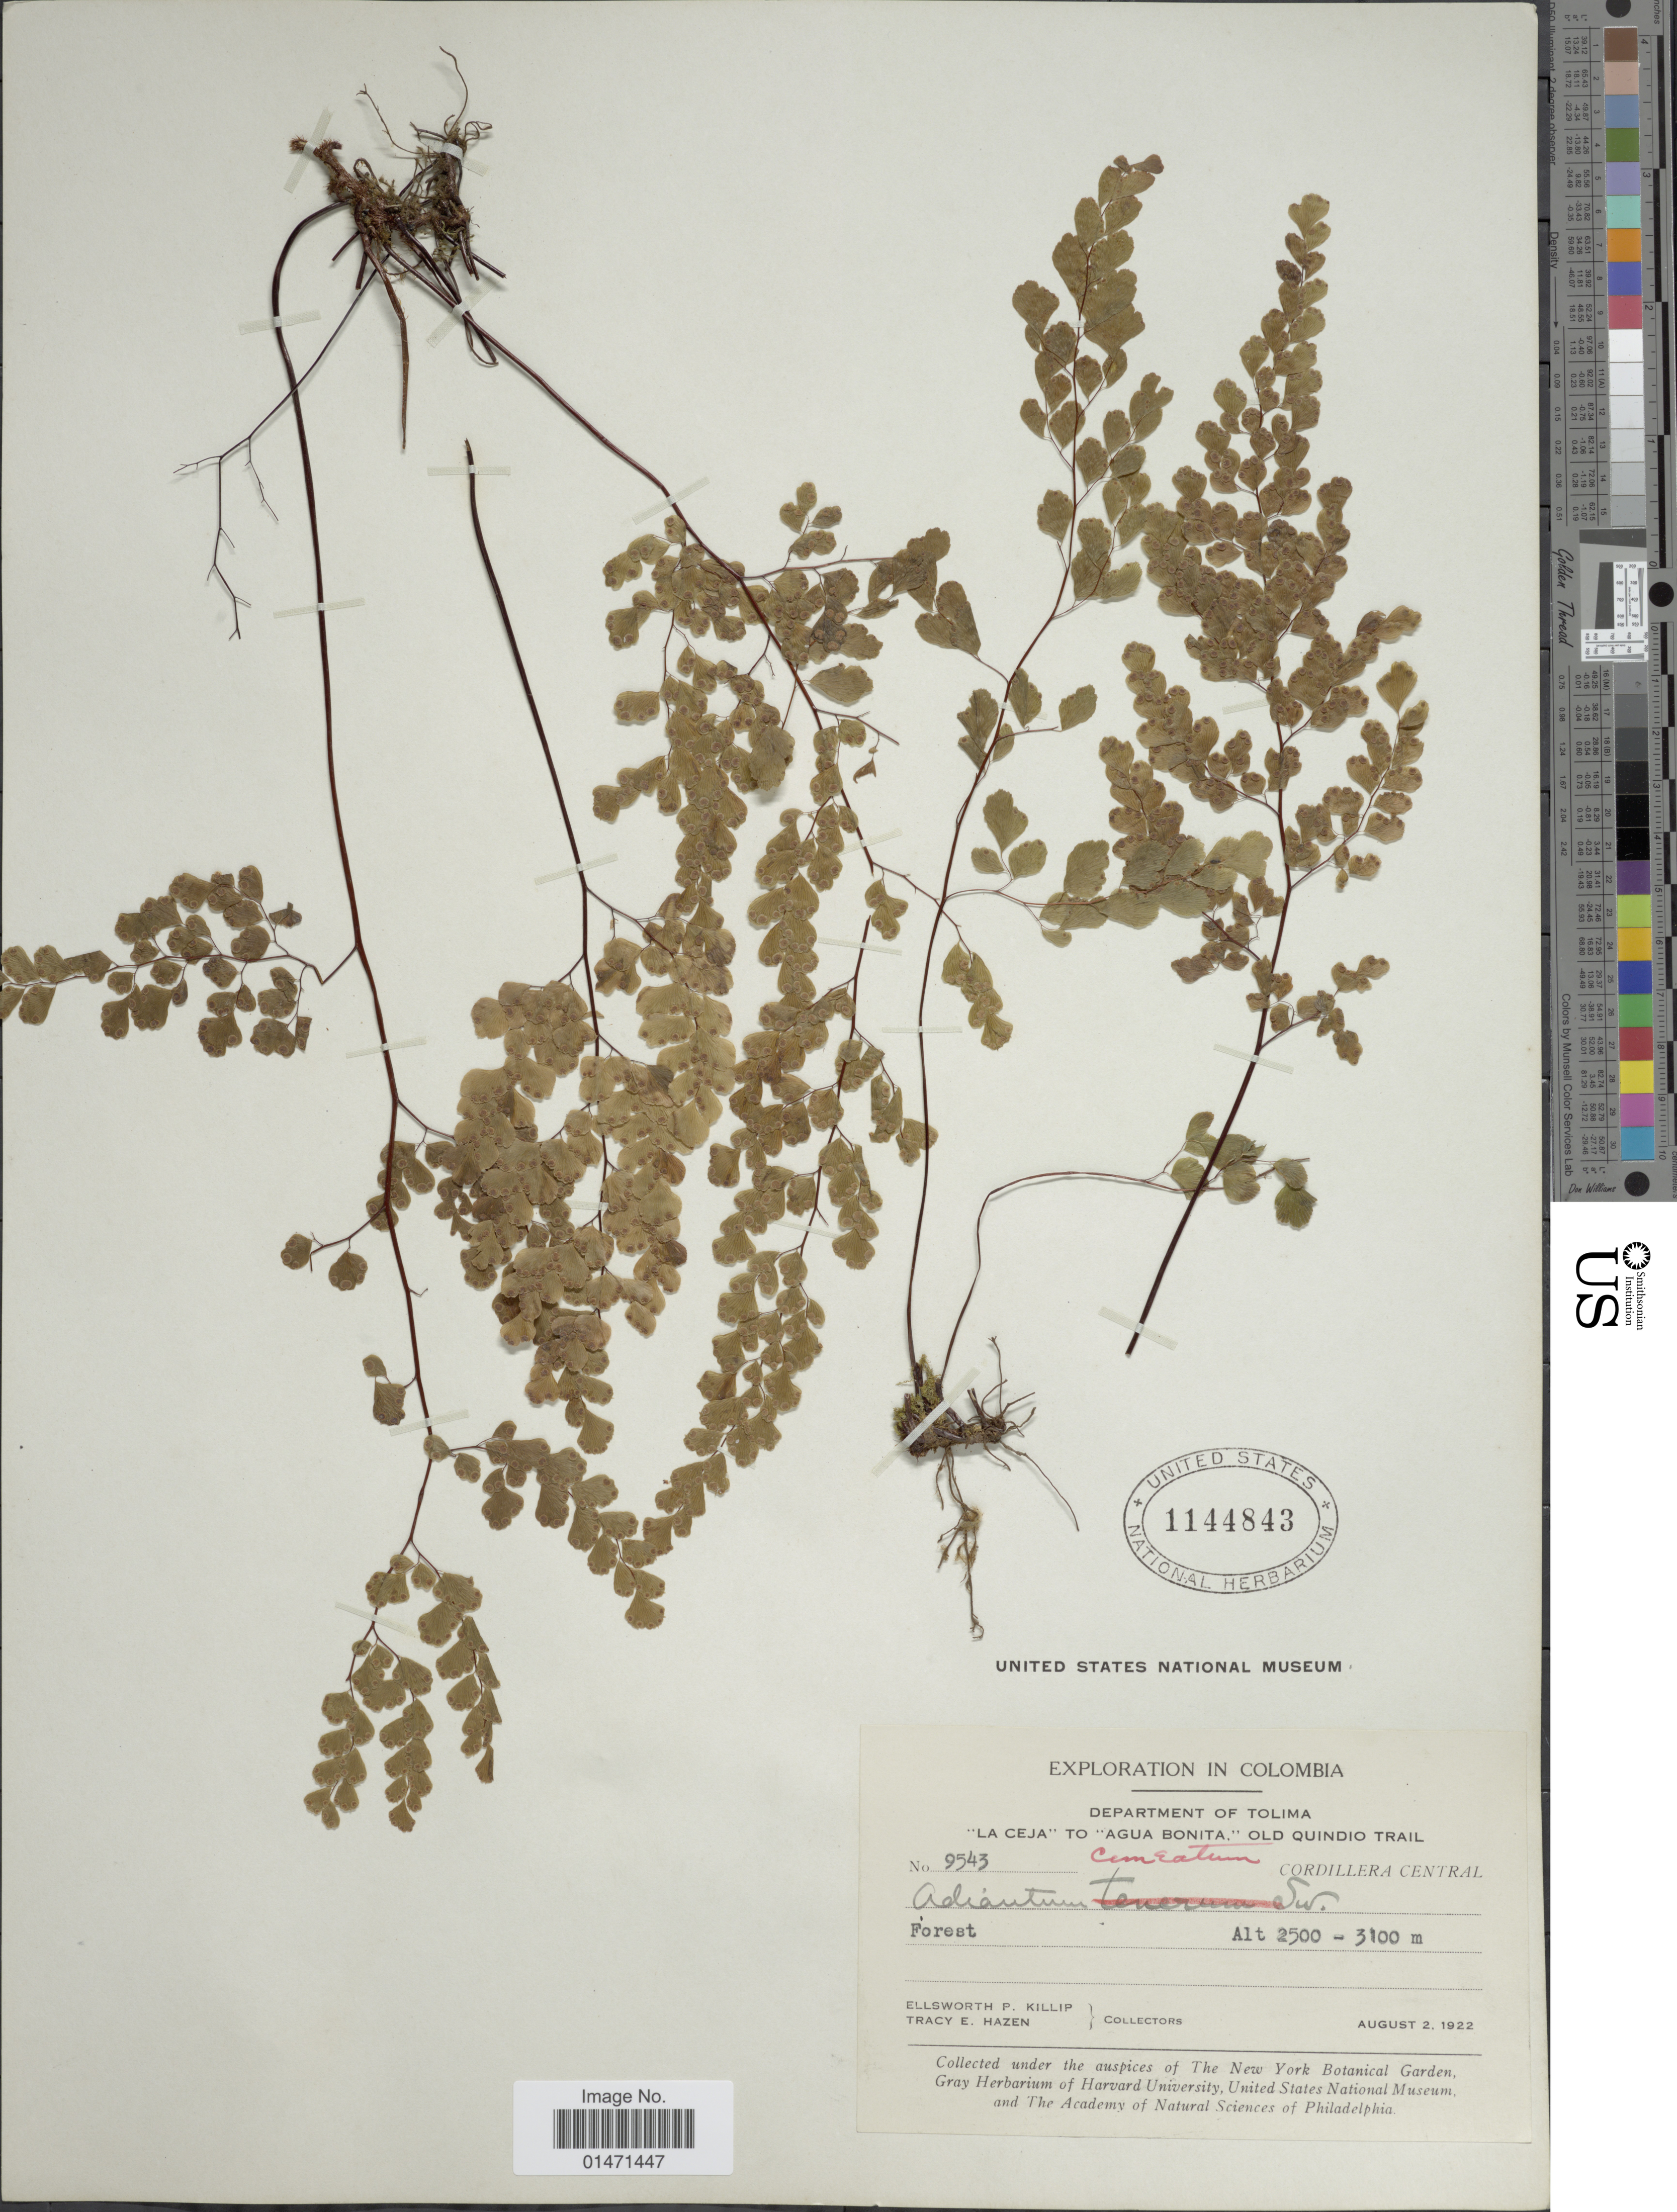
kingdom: Plantae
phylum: Tracheophyta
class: Polypodiopsida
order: Polypodiales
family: Pteridaceae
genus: Adiantum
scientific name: Adiantum raddianum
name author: C. Presl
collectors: E. P. Killip & T. E. Hazen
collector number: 9543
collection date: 1922-08-02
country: Colombia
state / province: Tolima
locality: La Ceja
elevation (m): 2500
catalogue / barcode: US 1144843